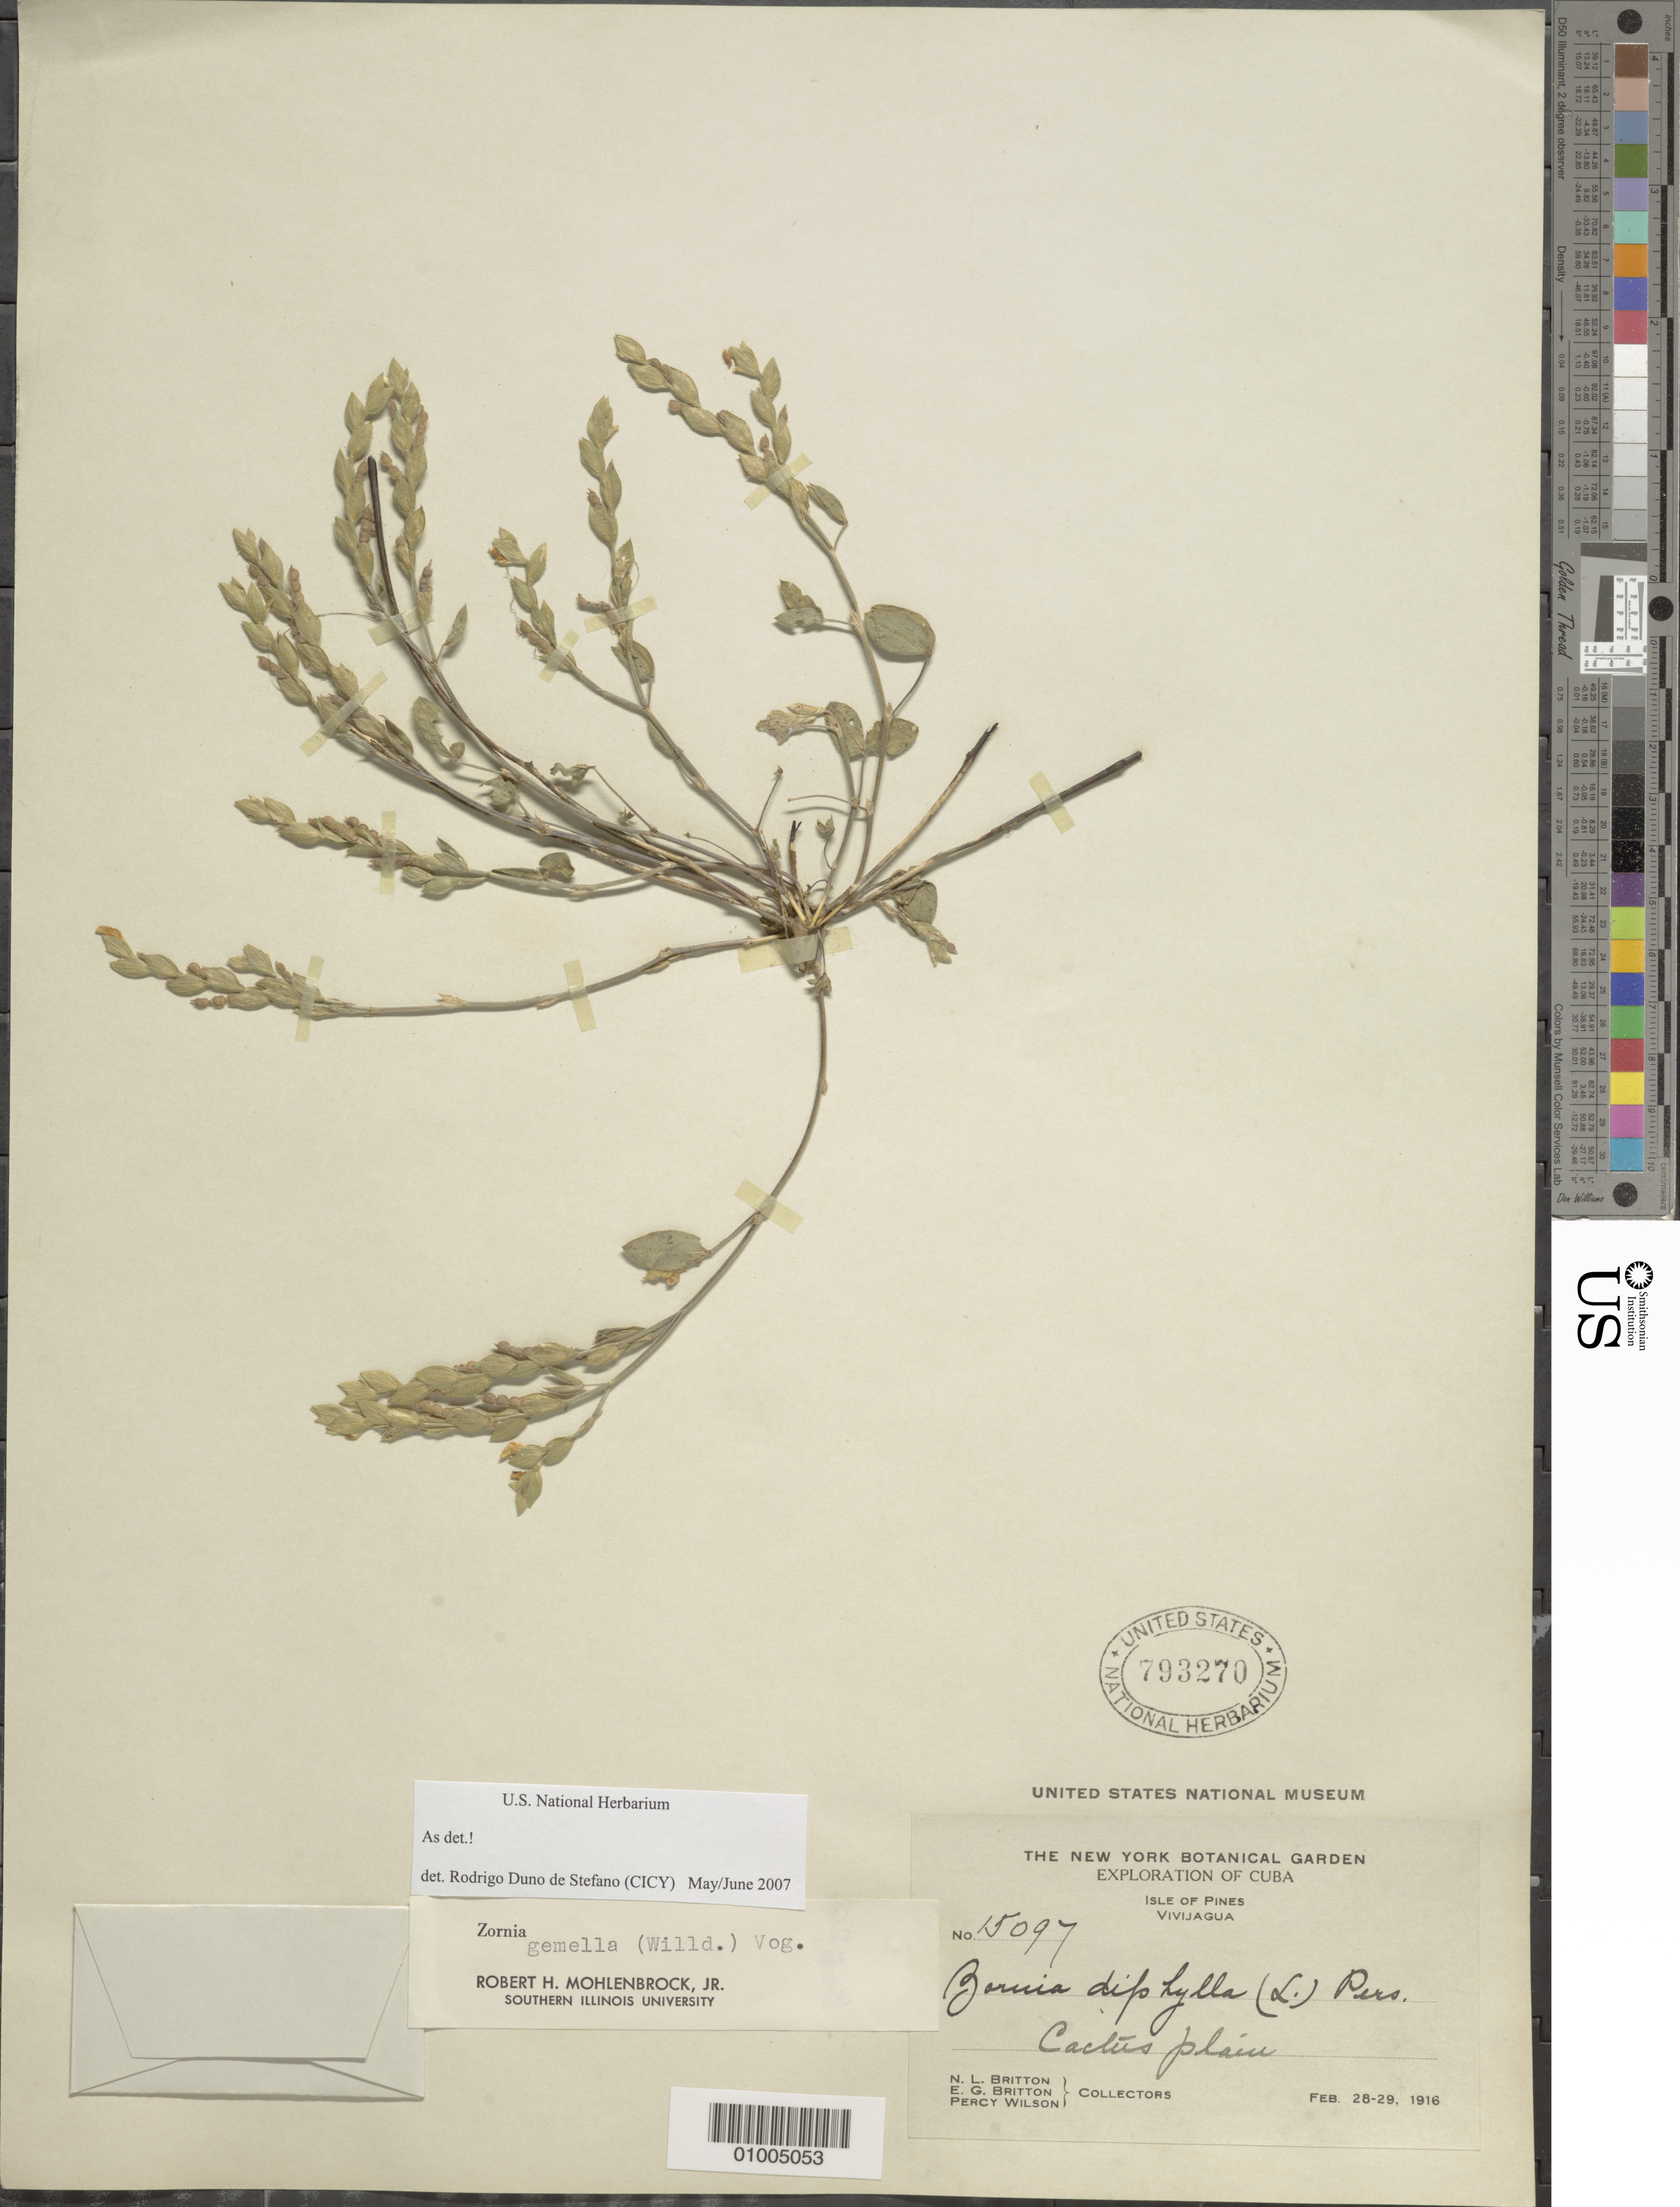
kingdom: Plantae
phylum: Tracheophyta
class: Magnoliopsida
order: Fabales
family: Fabaceae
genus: Zornia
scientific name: Zornia gemella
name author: Vogel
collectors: E. G. Britton, N. Britton & P. Wilson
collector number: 15097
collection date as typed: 28 Feb 1916 to 29 Feb 1916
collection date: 1916-02-28/1916-02-29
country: Cuba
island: Isla de la Juventud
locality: Isle of Pines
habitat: Cactus plain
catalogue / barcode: US 793270